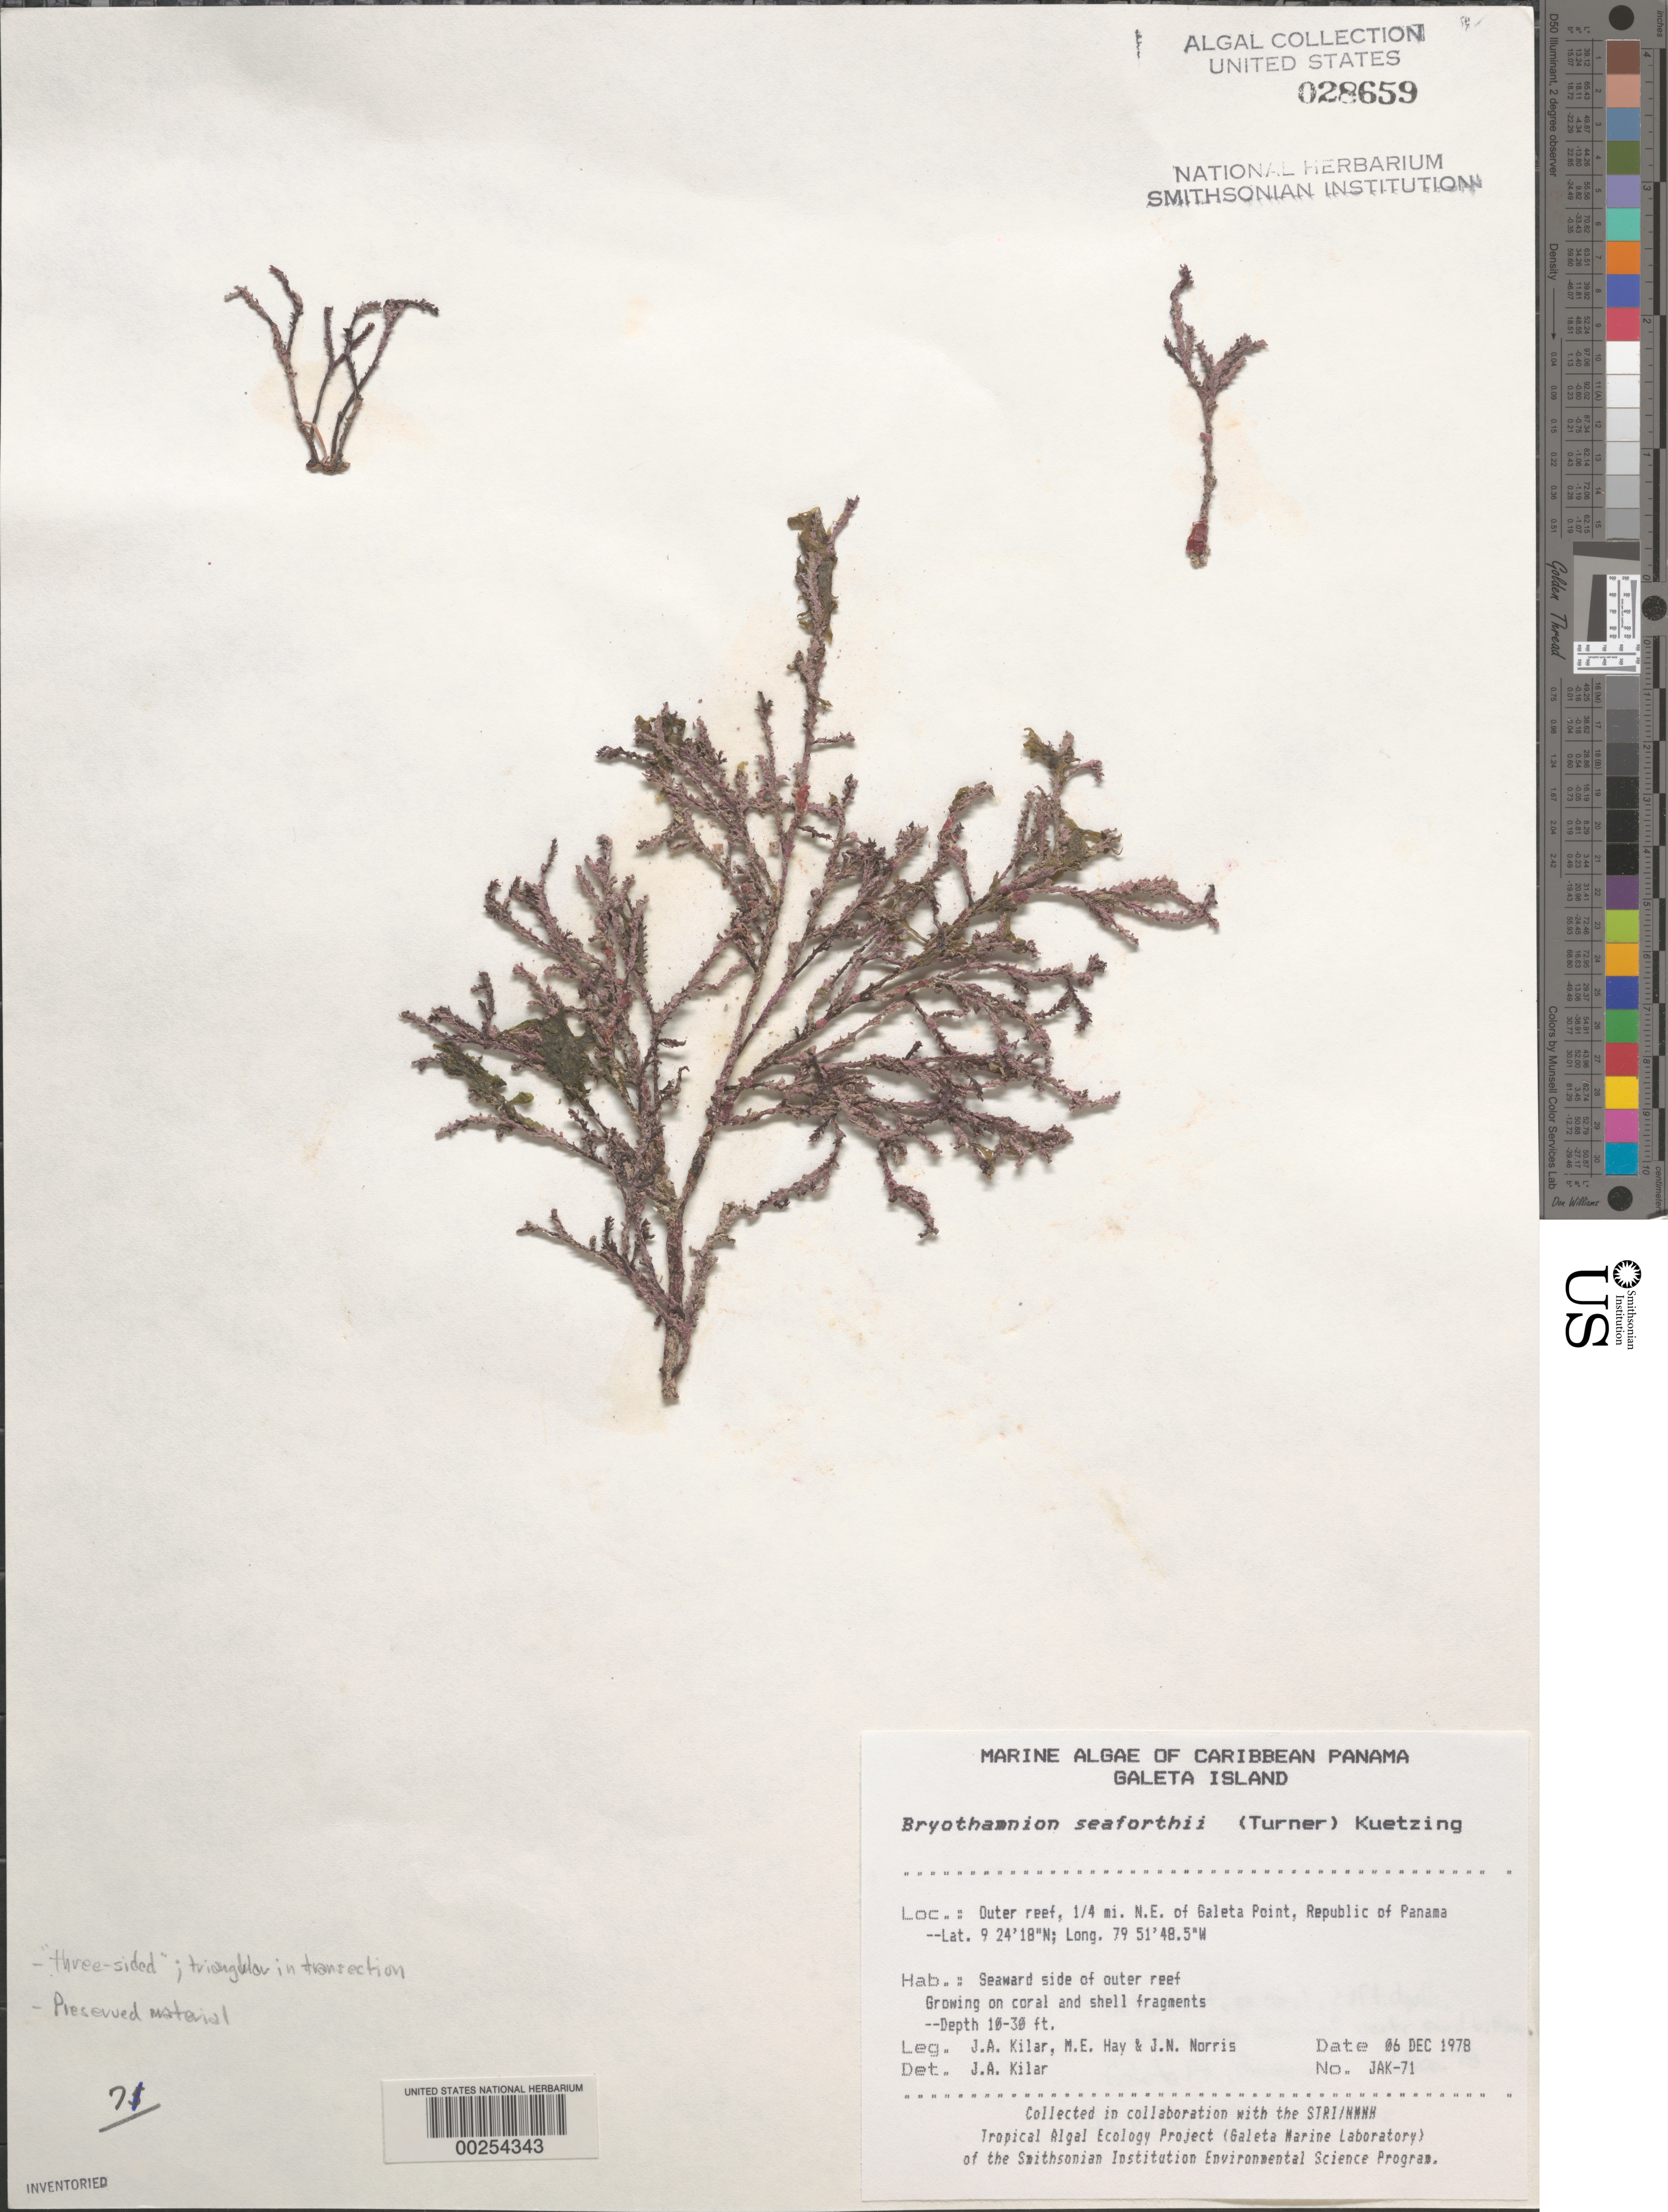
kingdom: Plantae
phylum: Rhodophyta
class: Florideophyceae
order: Ceramiales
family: Rhodomelaceae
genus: Bryothamnion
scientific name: Bryothamnion seaforthii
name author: (Turner) Kütz.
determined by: Kilar, J. A.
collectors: J. A. Kilar, M. E. Hay & J. N. Norris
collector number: JAK-71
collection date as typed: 06 Dec 1978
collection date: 1978-12-06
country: Panama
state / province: Colón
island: Galeta Island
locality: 0.25 mile northeast of Galeta Point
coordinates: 9 24'18"N, 79 51'48.5"W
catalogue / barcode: US 28659